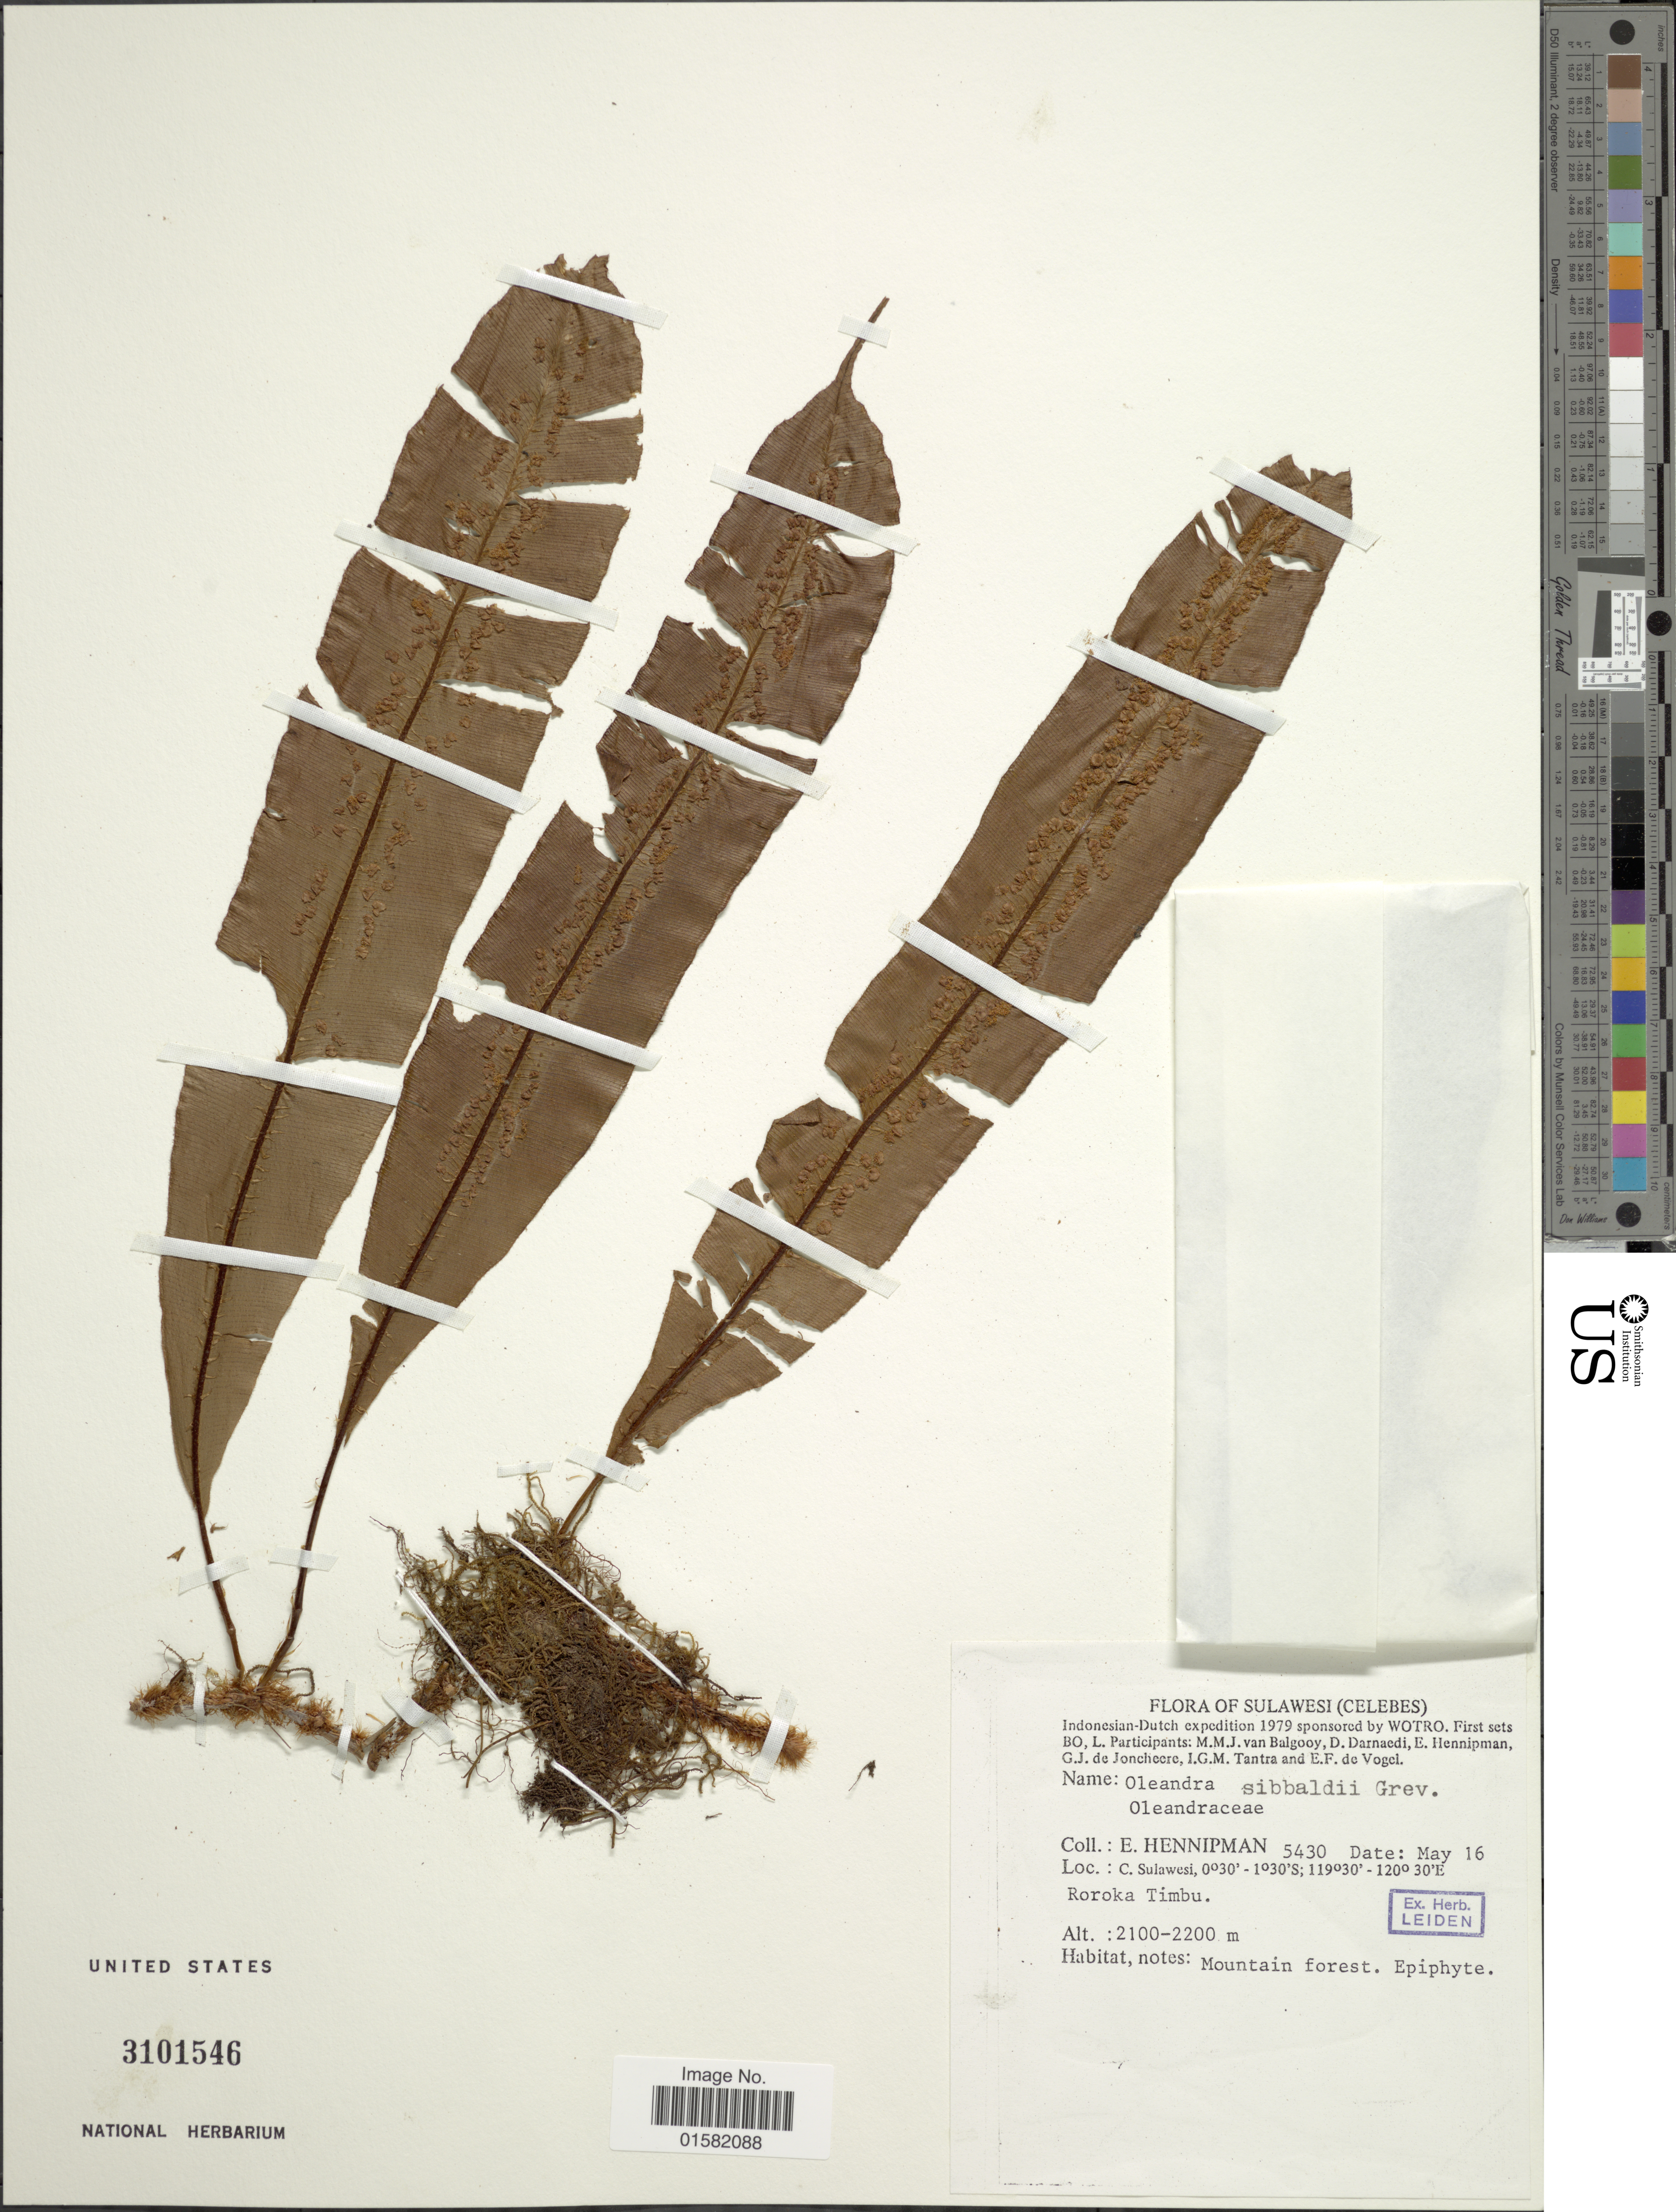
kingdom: Plantae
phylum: Tracheophyta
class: Polypodiopsida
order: Polypodiales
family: Oleandraceae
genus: Oleandra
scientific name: Oleandra sibbaldii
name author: Grev.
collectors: E. Hennipman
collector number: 5430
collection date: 1979-05-16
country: Indonesia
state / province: Sulawesi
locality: Sulawesi (Celebes), Roroka Timbu.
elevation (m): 2100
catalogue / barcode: US 3101546